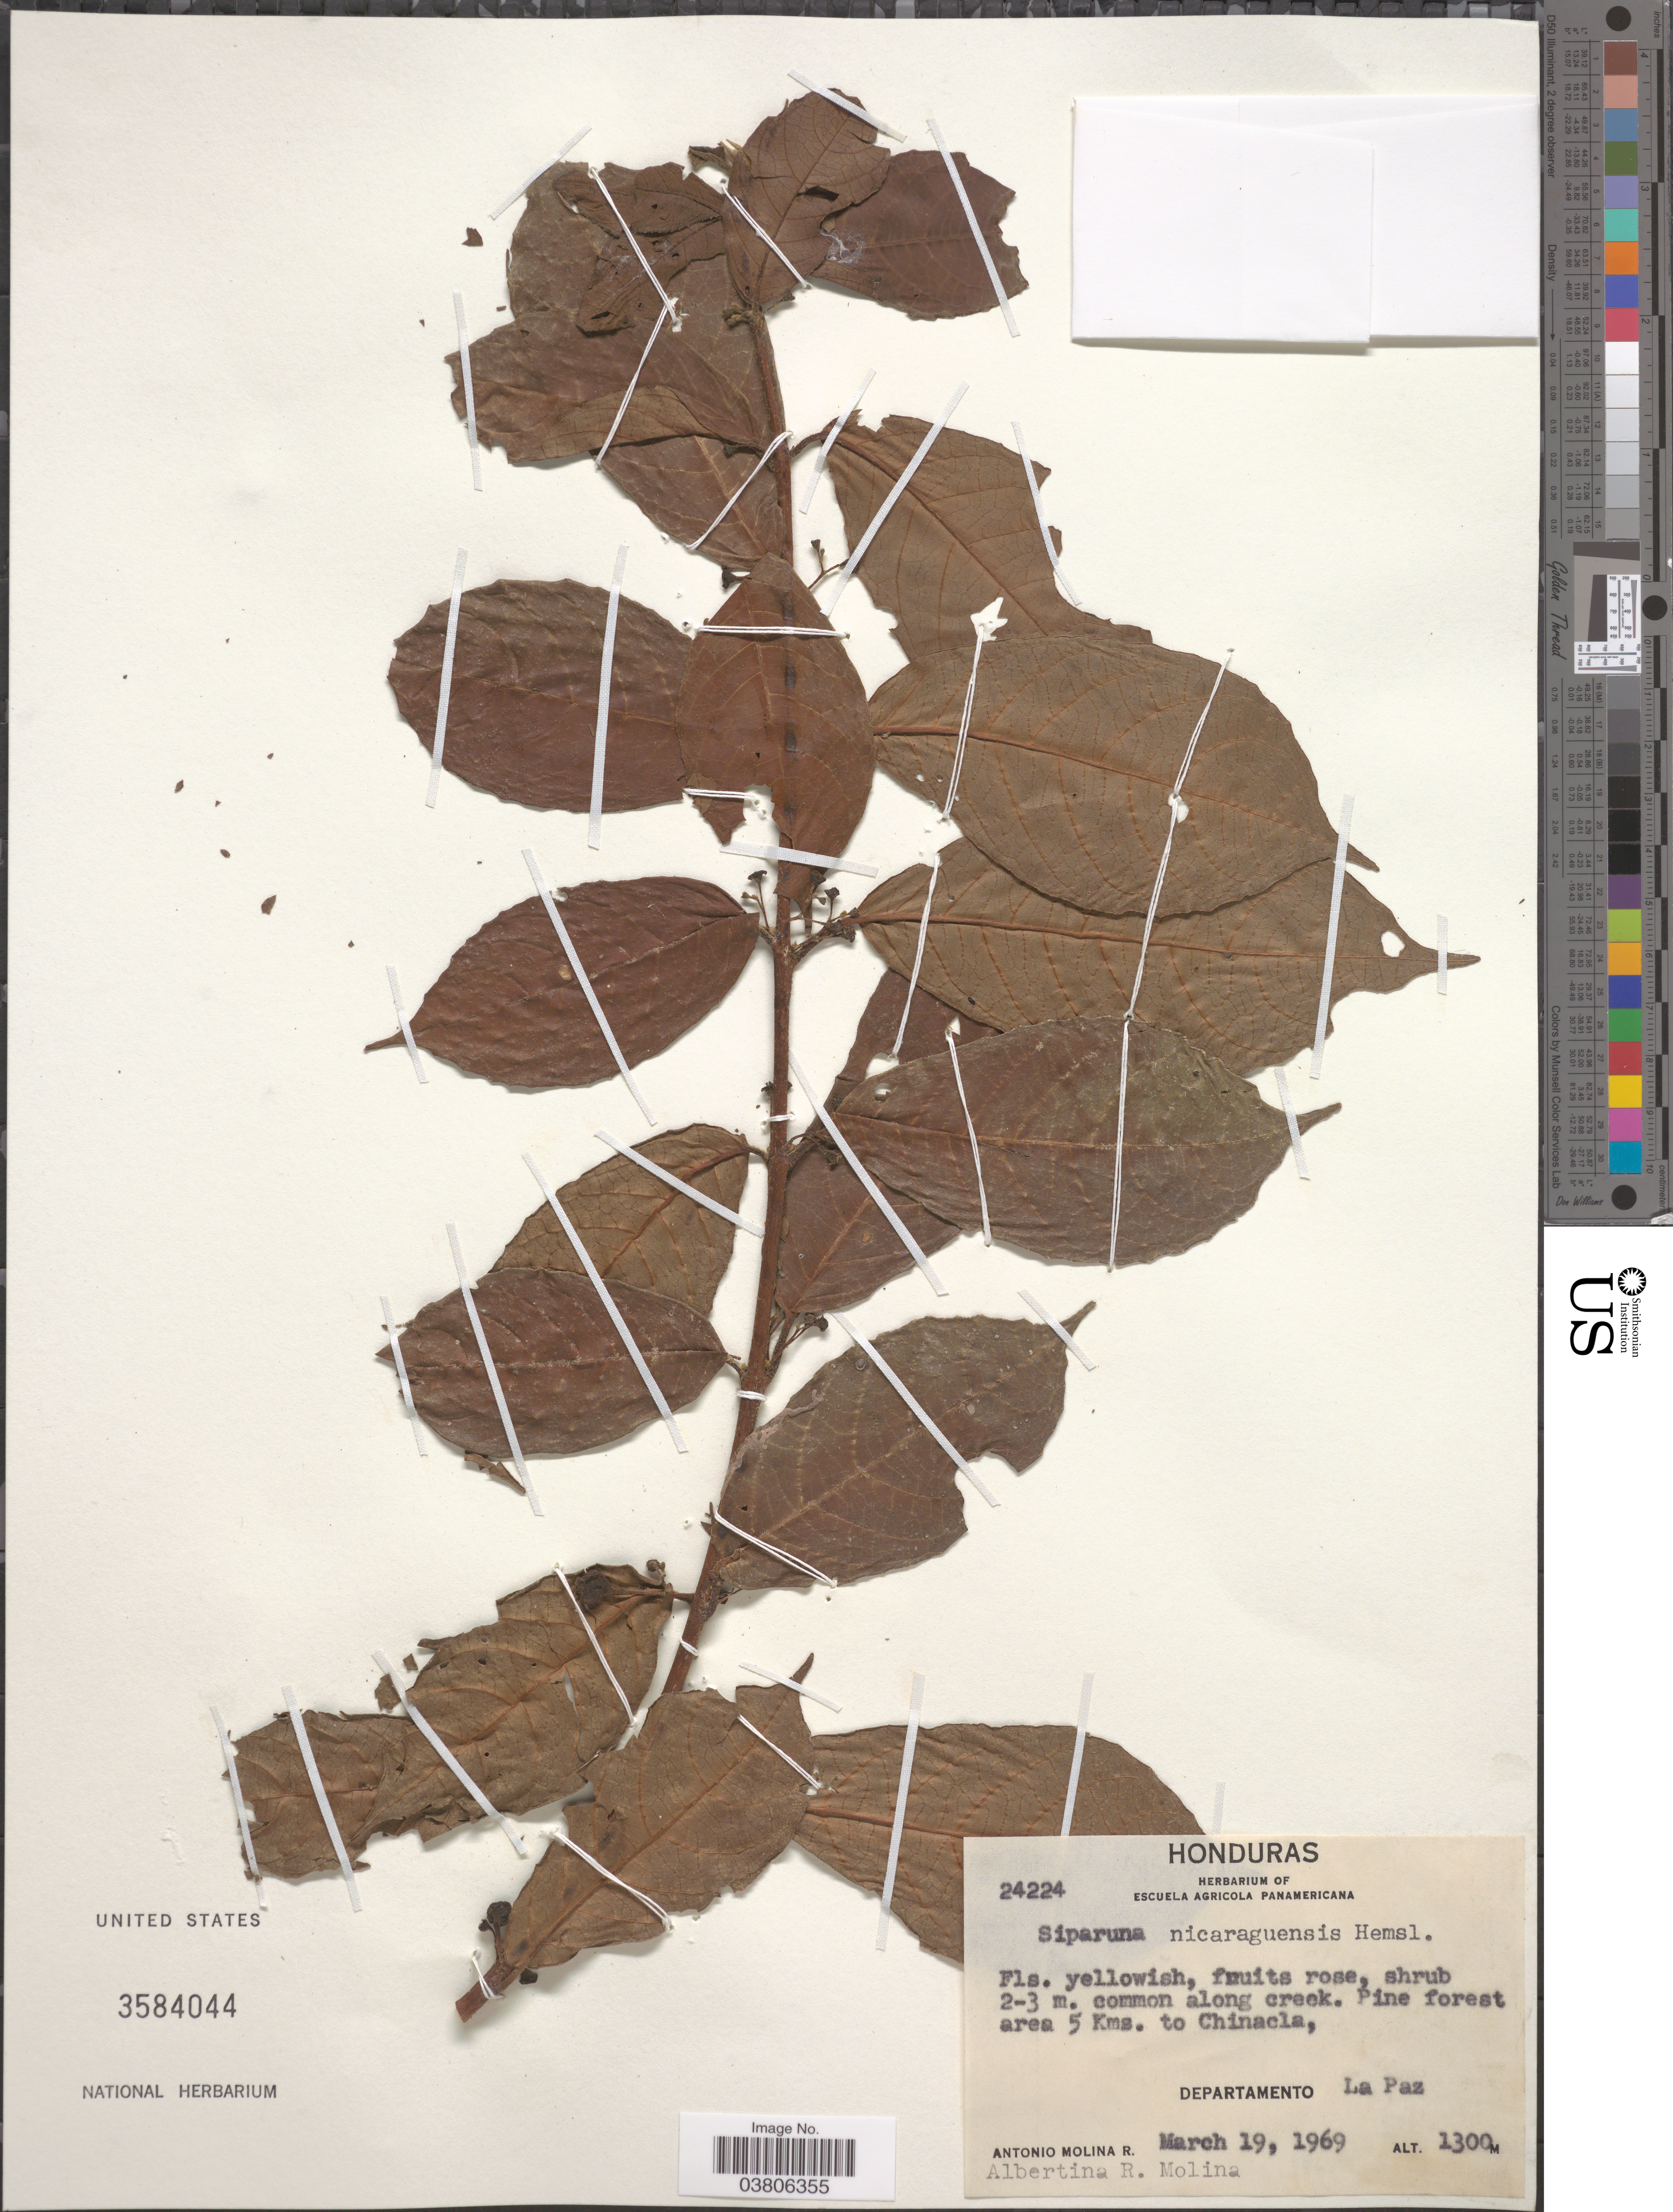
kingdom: Plantae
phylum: Tracheophyta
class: Magnoliopsida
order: Laurales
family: Siparunaceae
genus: Siparuna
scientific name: Siparuna nicaraguensis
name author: Hemsl.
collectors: A. Molina R. & A. R. Molina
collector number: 24224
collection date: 1969-03-19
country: Honduras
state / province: La Paz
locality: Common along creek. Pine forest area 5 Kms. to Chinacla, Departamento La Paz.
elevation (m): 1300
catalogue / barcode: US 3584044